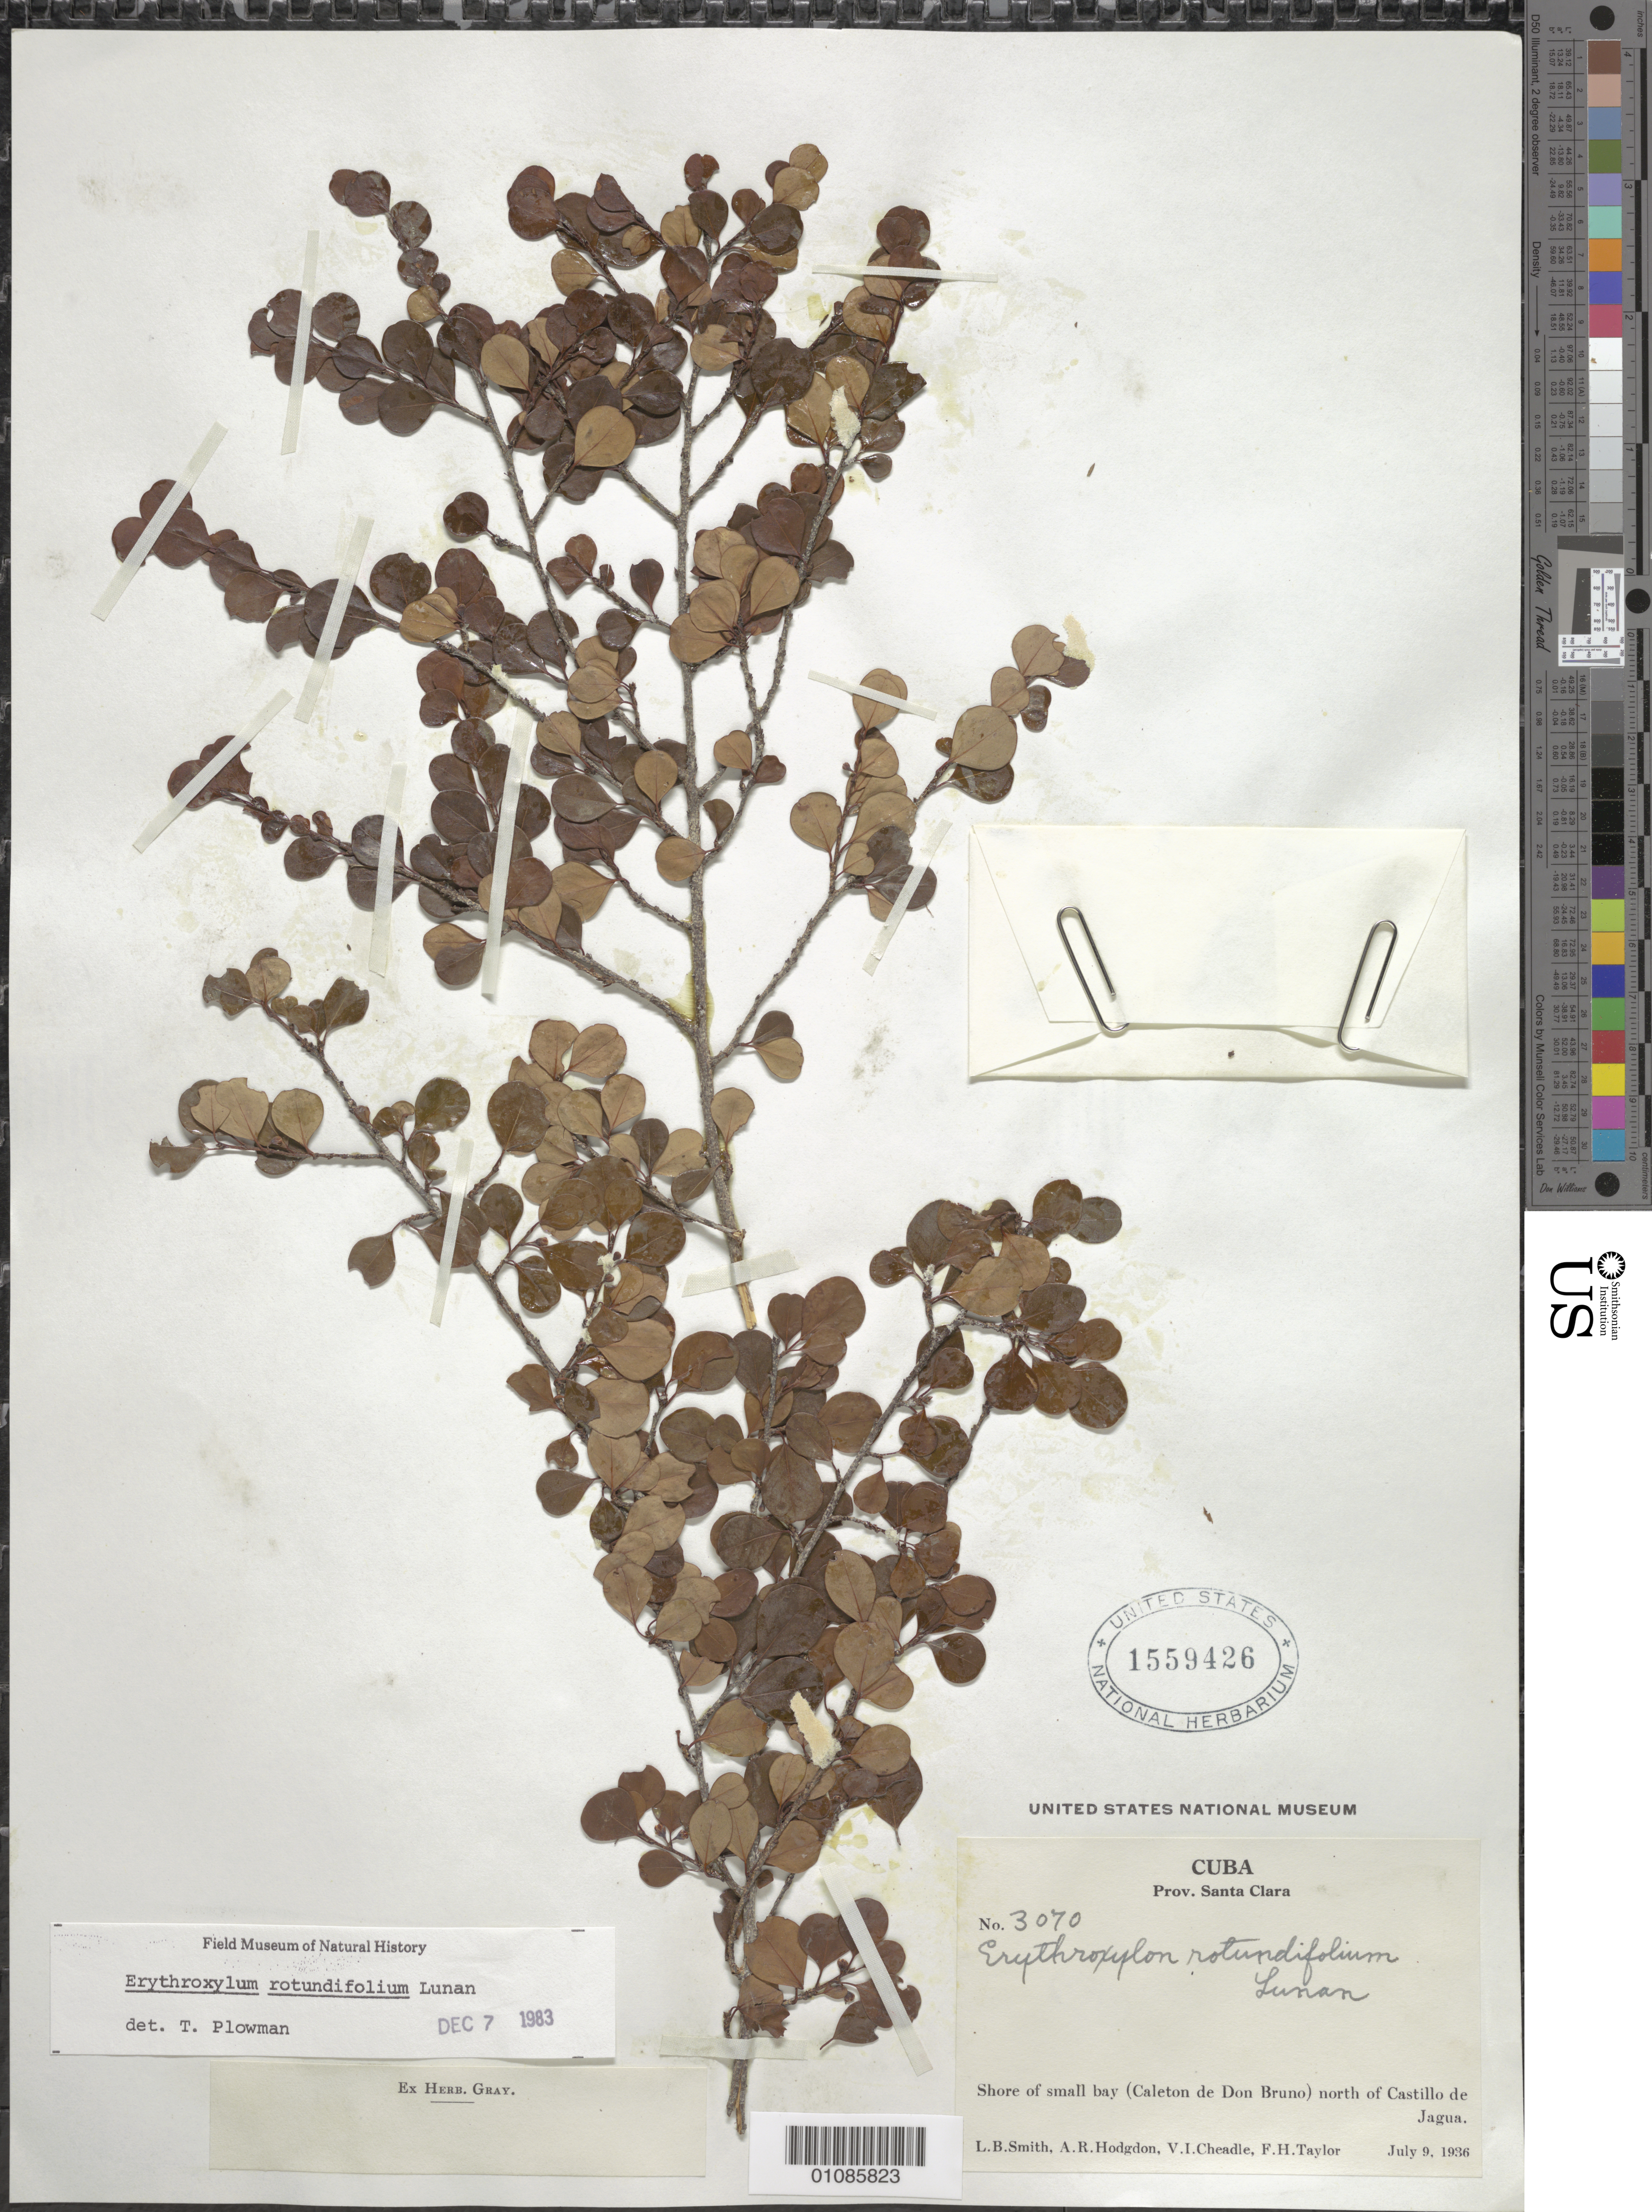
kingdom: Plantae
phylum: Tracheophyta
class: Magnoliopsida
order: Malpighiales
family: Erythroxylaceae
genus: Erythroxylum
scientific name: Erythroxylum rotundifolium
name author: Lunan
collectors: L. Smith, A. R. Hodgdon, V. I. Cheadle & F. H. Taylor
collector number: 3070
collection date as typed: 09 Jul 1936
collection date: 1936-07-09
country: Cuba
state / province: Villa Clara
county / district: Santa Clara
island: Cuba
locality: Shore of small bay N of cstillo de Jagua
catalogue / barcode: US 1559426